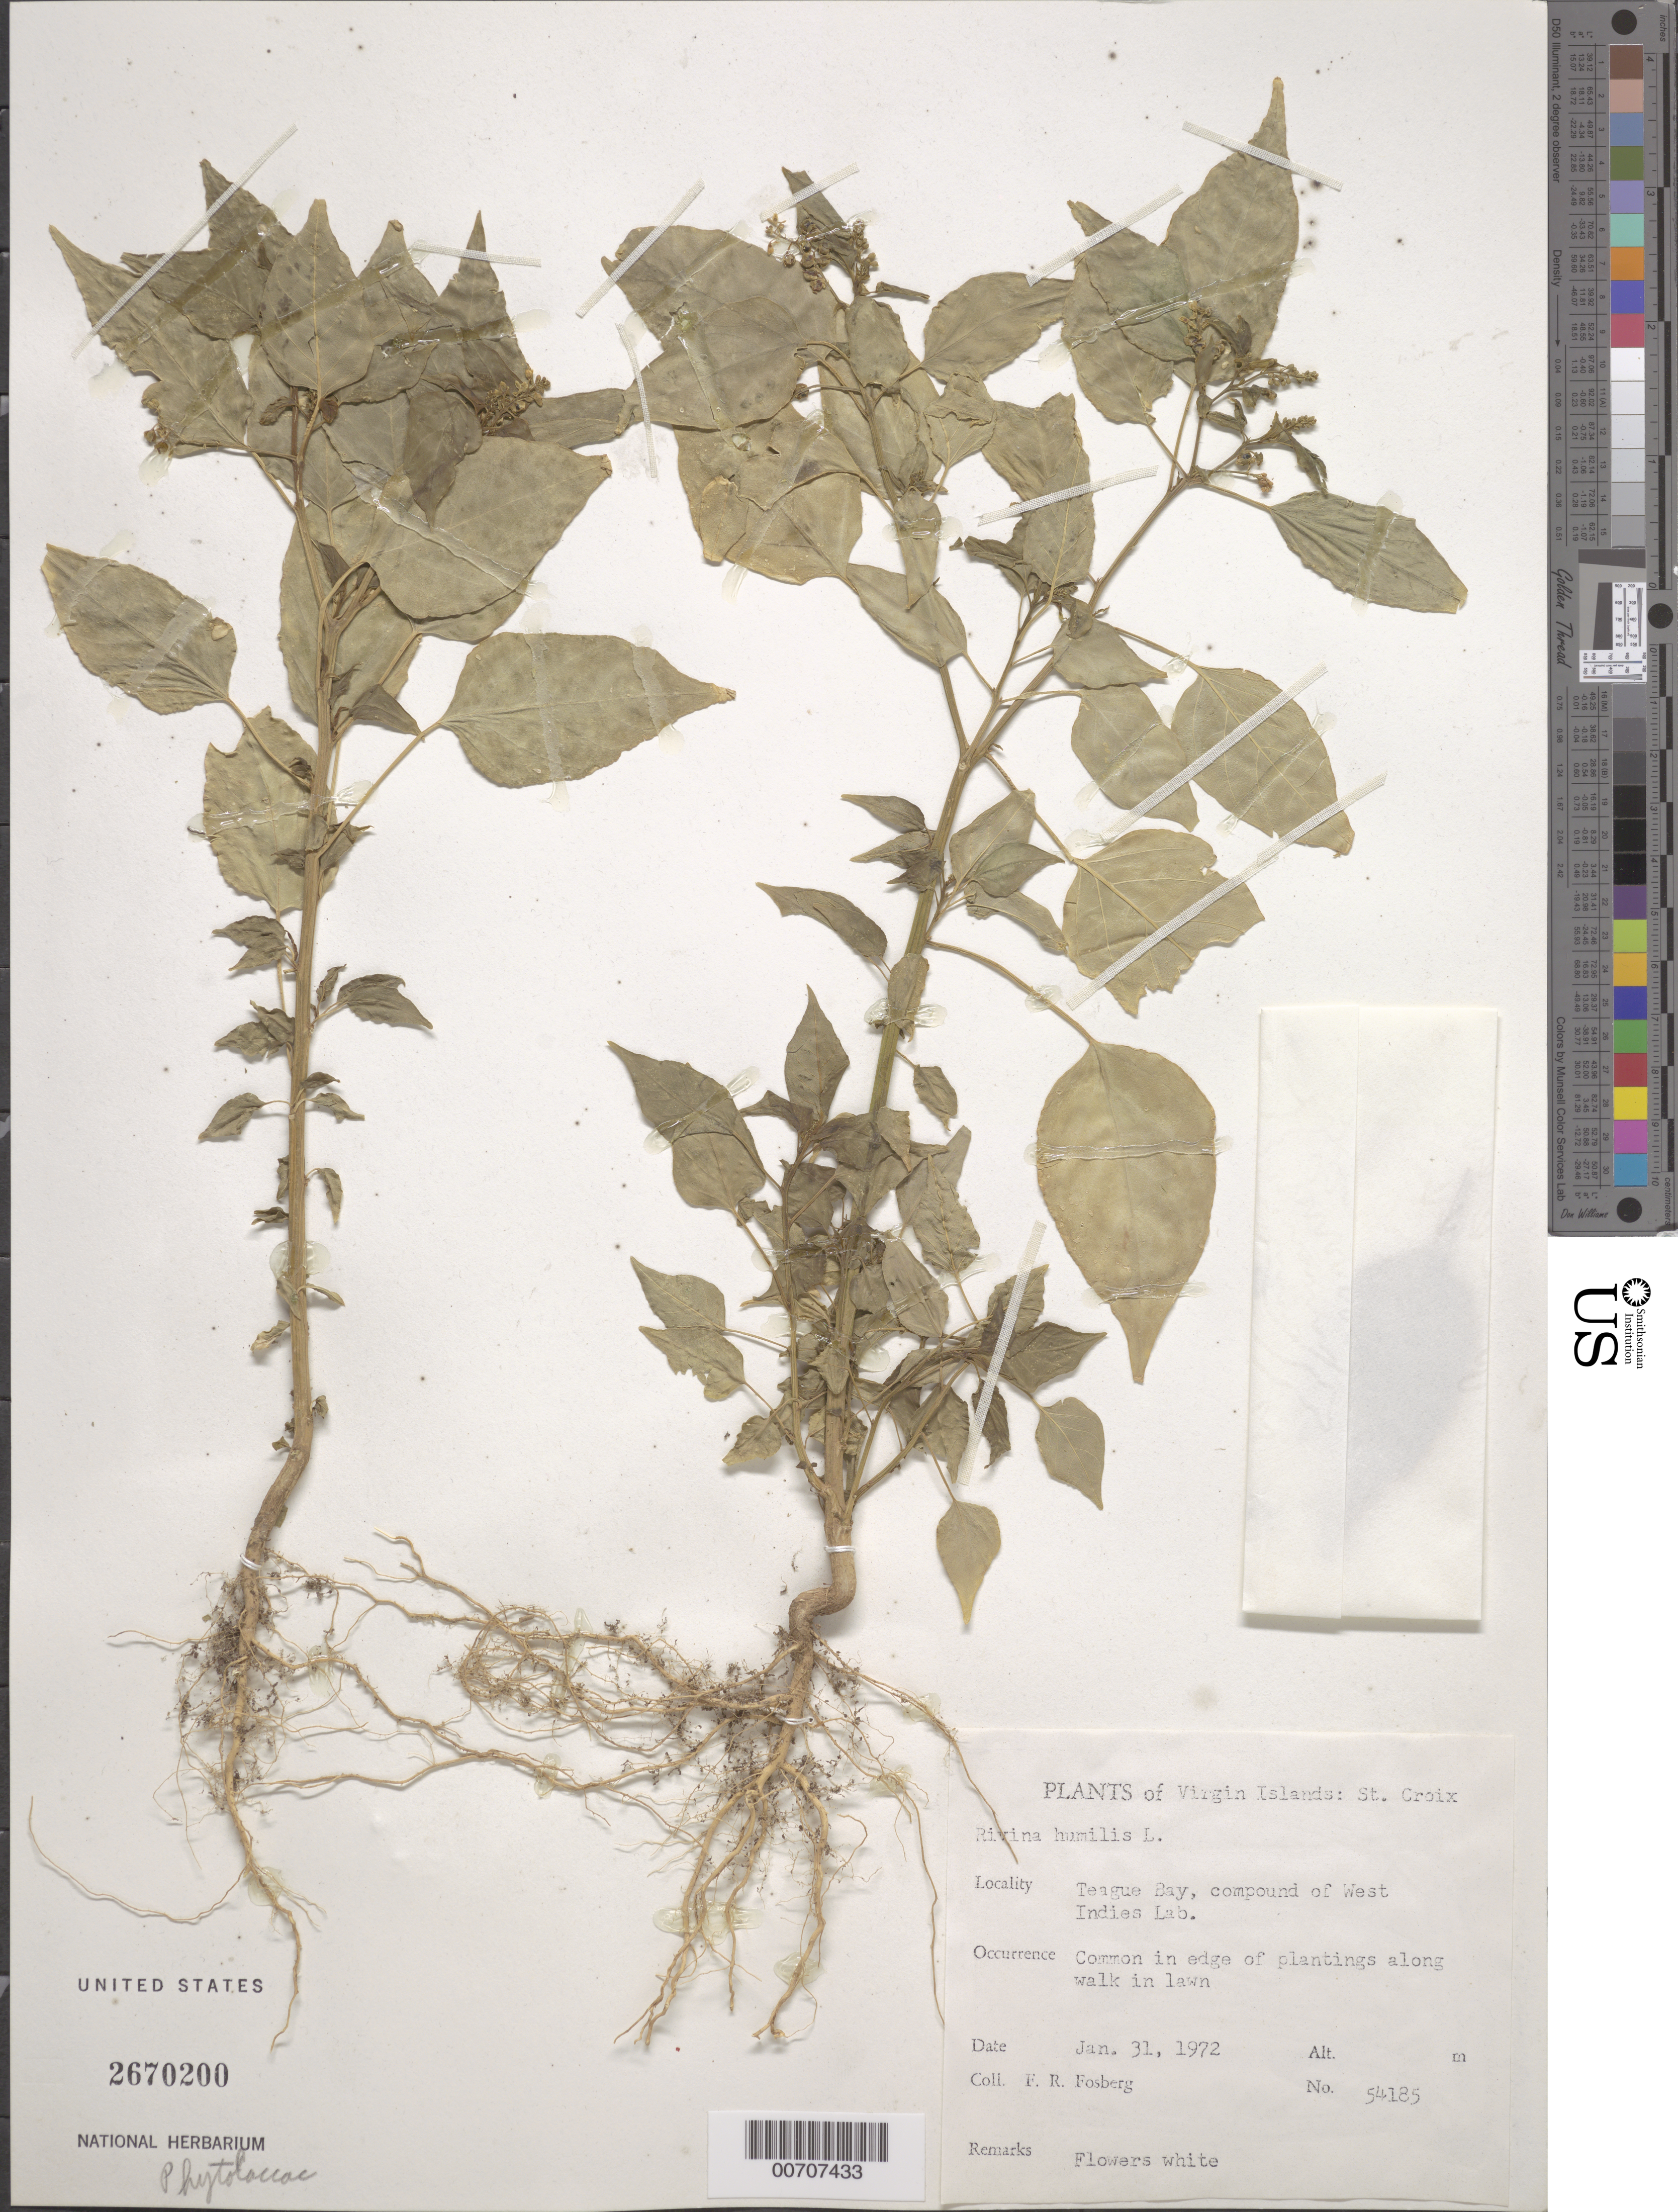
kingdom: Plantae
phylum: Tracheophyta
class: Magnoliopsida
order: Caryophyllales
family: Phytolaccaceae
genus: Rivina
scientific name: Rivina humilis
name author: L.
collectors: F. R. Fosberg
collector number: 54185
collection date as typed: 31 Jan 1972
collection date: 1972-01-31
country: U.S. Virgin Islands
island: St. Croix Island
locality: Teague Bay, compound of W Indies Lab.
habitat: In edge of plantings along walk in lawn.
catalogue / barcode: US 2670200